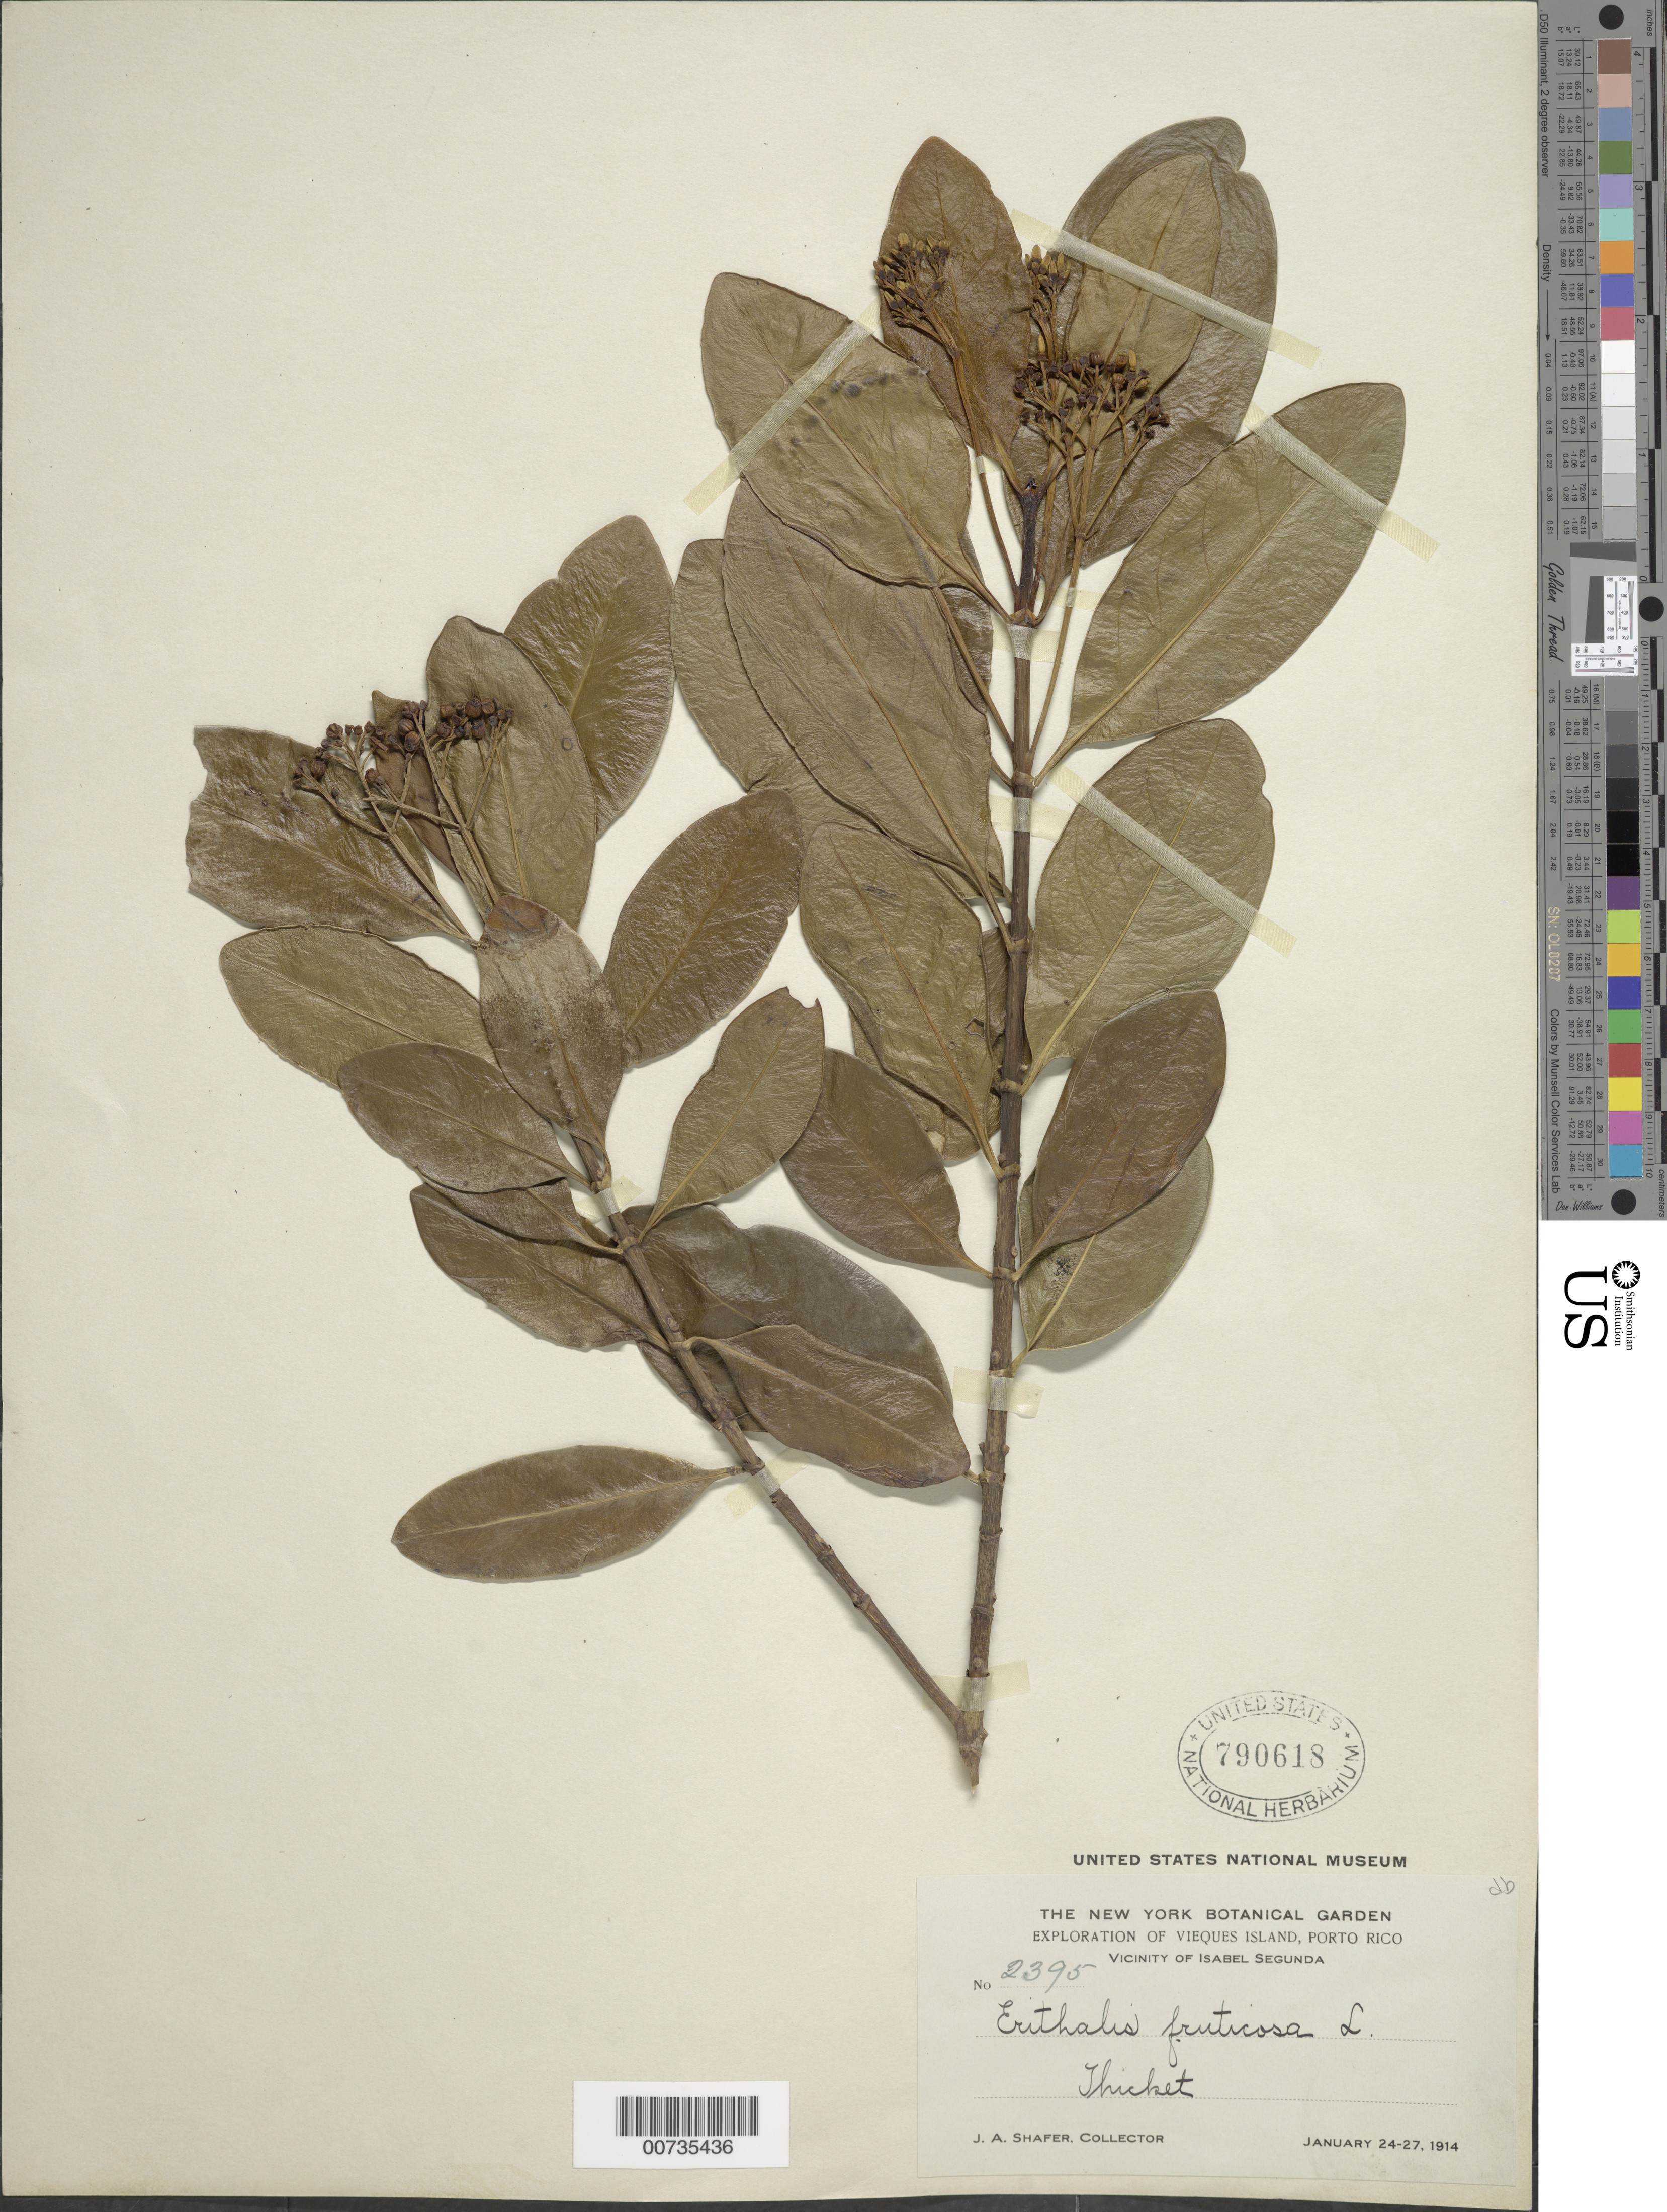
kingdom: Plantae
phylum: Tracheophyta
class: Magnoliopsida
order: Gentianales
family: Rubiaceae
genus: Erithalis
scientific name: Erithalis fruticosa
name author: L.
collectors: J. A. Shafer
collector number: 2395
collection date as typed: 24 Jan 1914 to 27 Jan 1914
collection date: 1914-01-24/1914-01-27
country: Puerto Rico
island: Vieques Island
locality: Vicinity of Isabel Segunda.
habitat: Thicket.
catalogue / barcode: US 790618